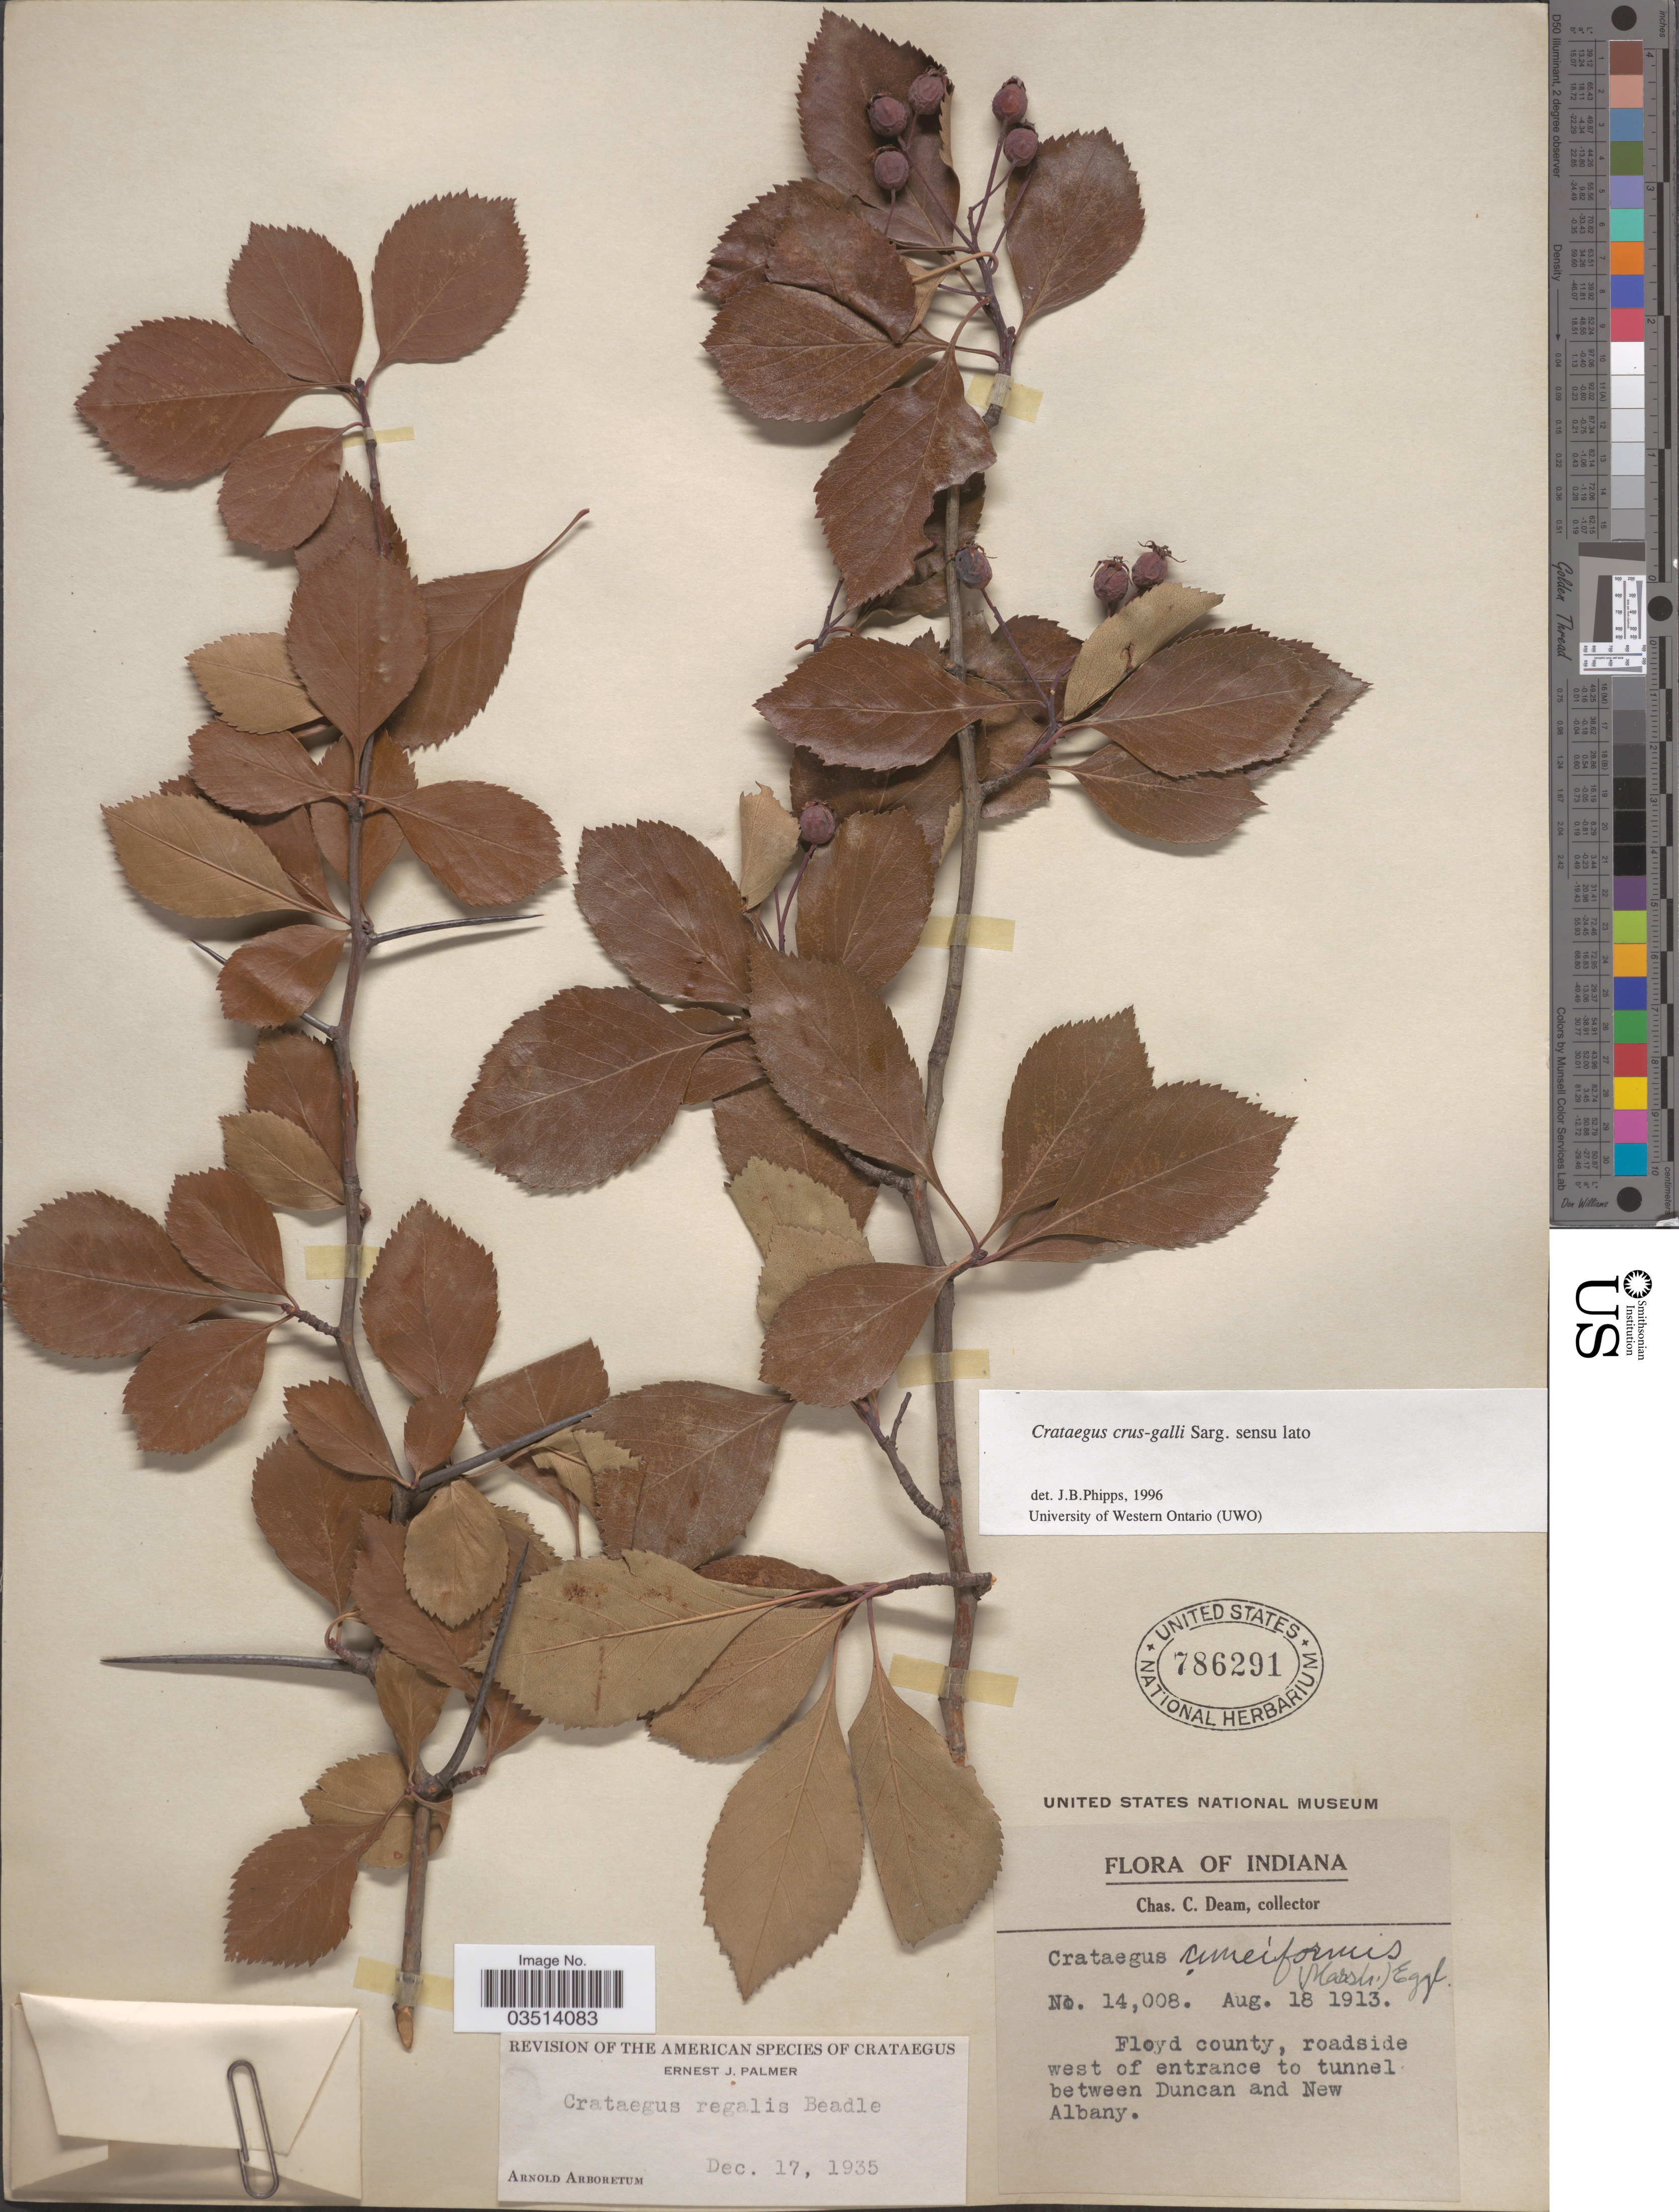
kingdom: Plantae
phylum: Tracheophyta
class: Magnoliopsida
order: Rosales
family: Rosaceae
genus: Crataegus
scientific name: Crataegus crus-galli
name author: L.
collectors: C. C. Deam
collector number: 14008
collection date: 1913-08-18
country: United States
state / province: Indiana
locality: Floyd county, roadside west of entrance to tunnel between Duncan and New Albany.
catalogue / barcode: US 786291